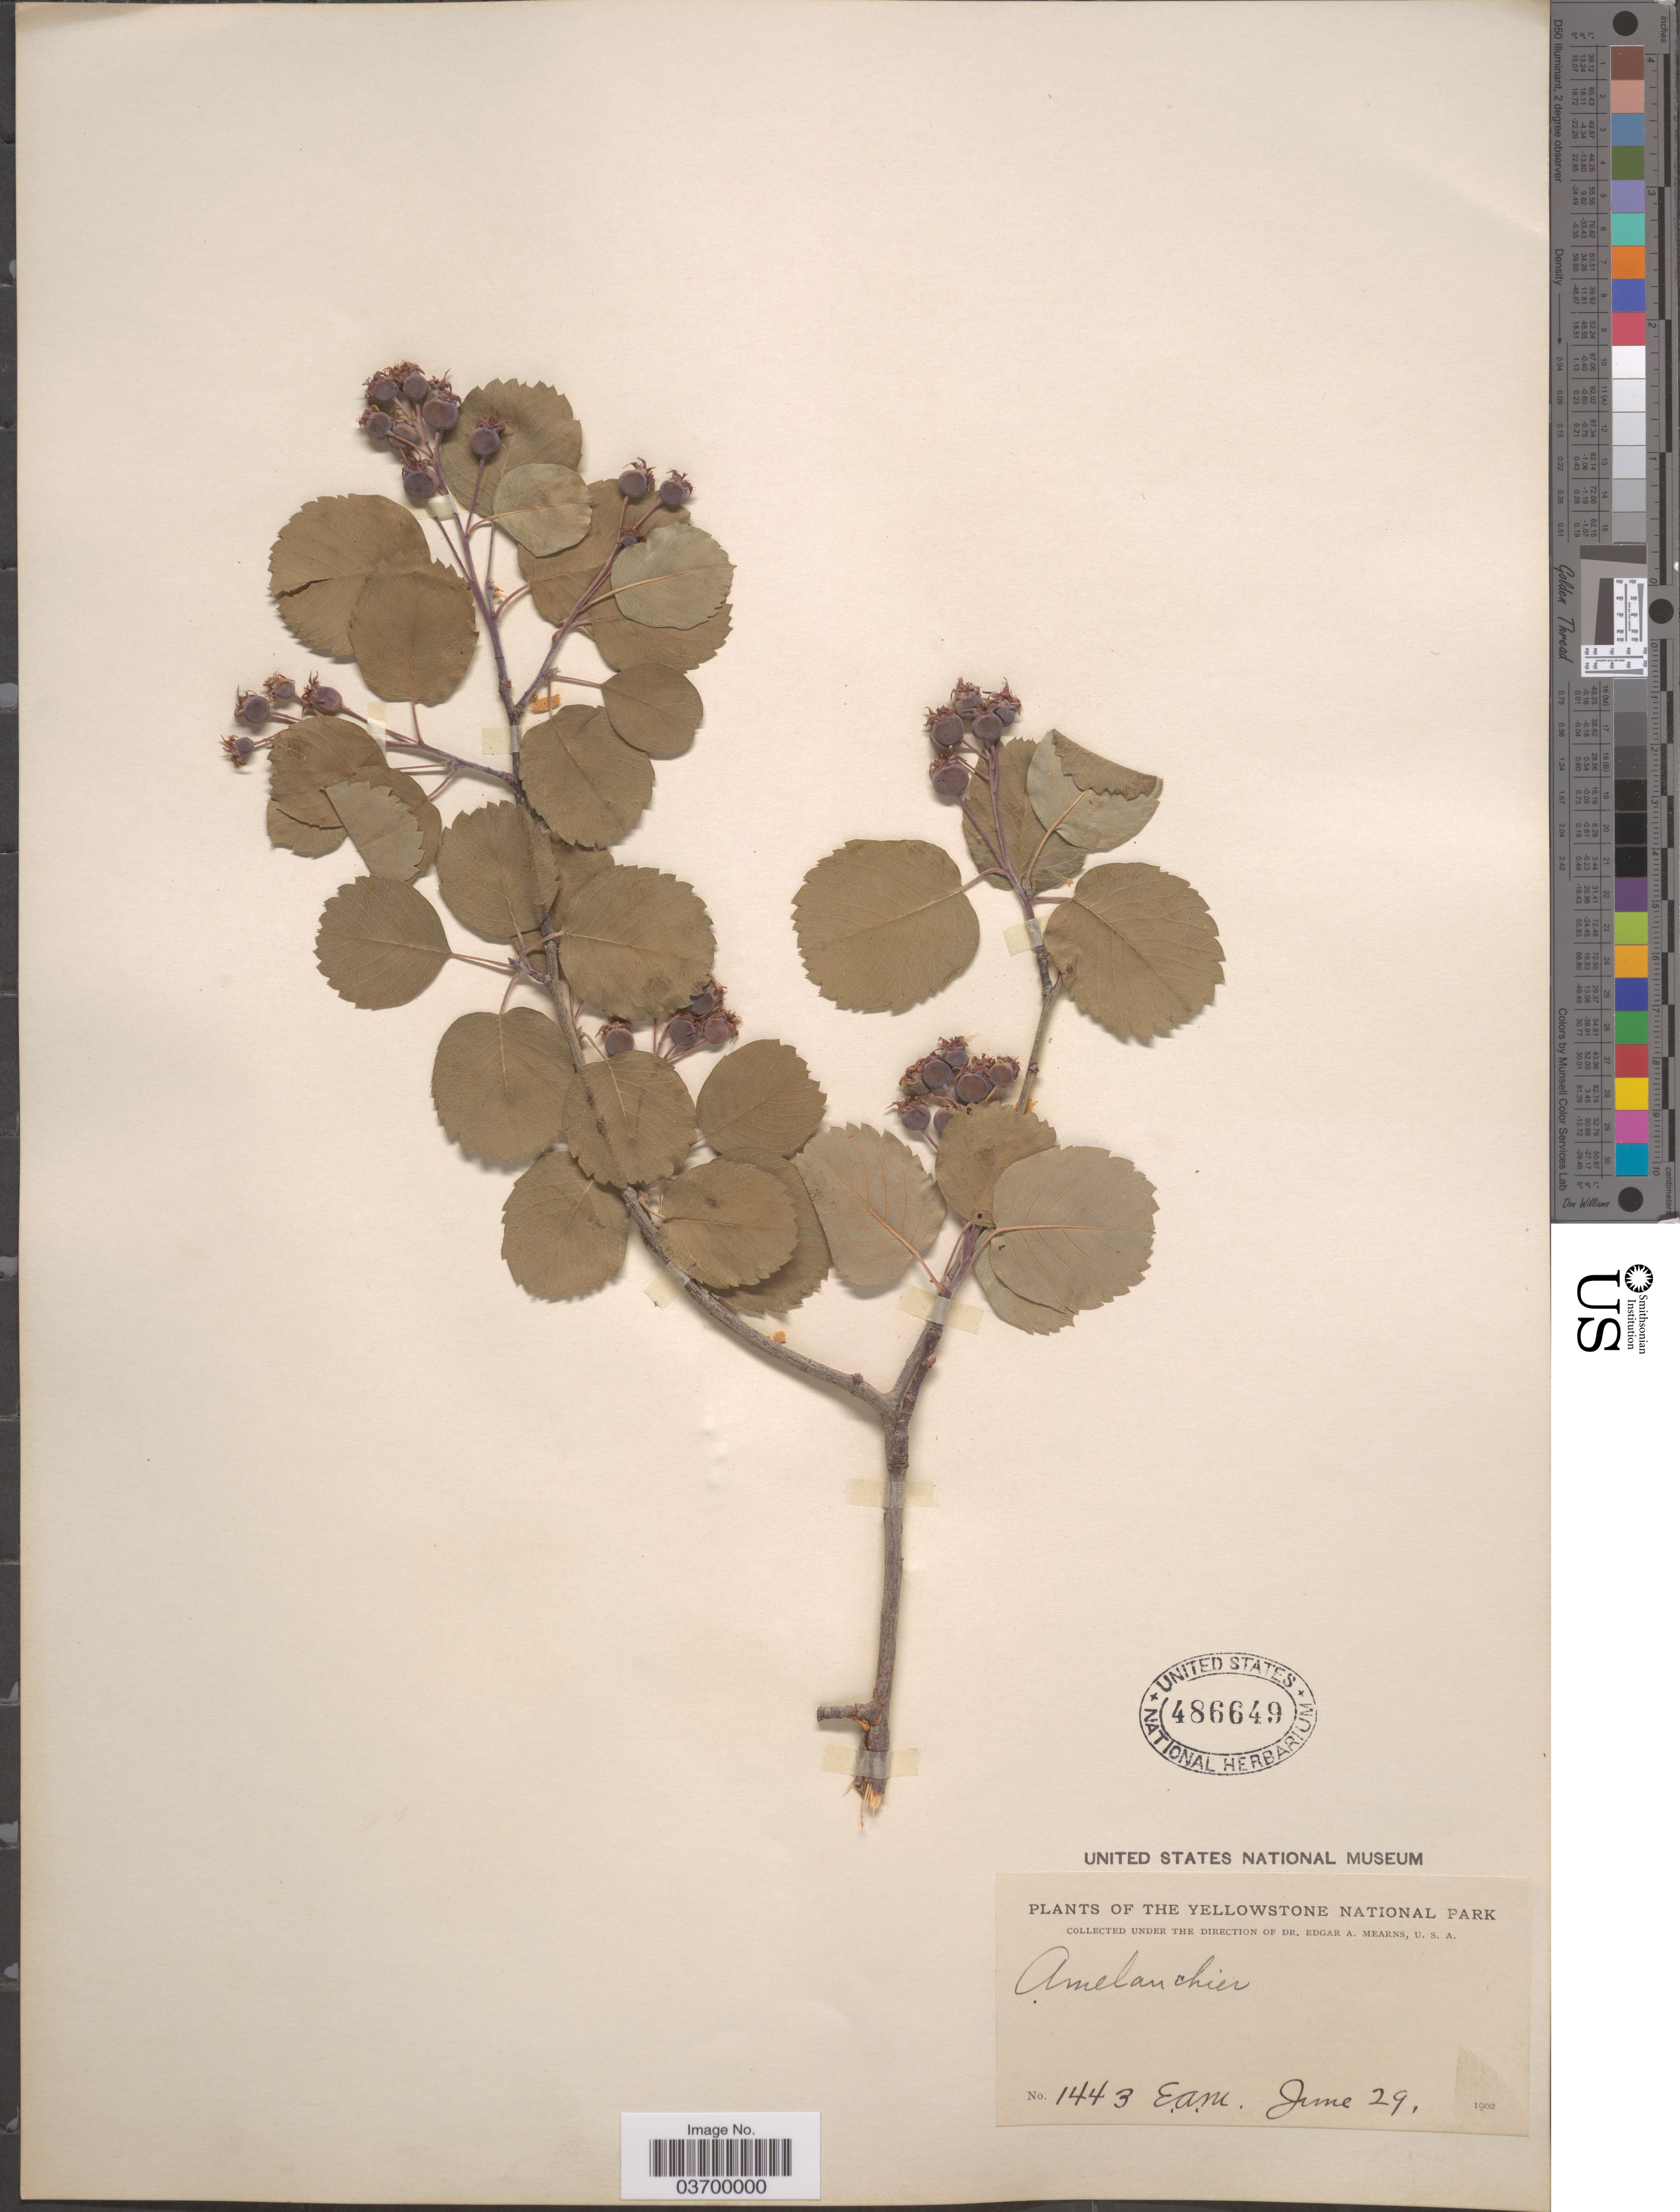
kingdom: Plantae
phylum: Tracheophyta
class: Magnoliopsida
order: Rosales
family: Rosaceae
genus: Amelanchier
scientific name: Amelanchier alnifolia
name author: (Nutt.) Nutt. ex M. Roem.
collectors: E. A. Mearns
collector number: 1443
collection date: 1902-06-29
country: United States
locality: The Yellowstone National Park.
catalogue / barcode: US 486649